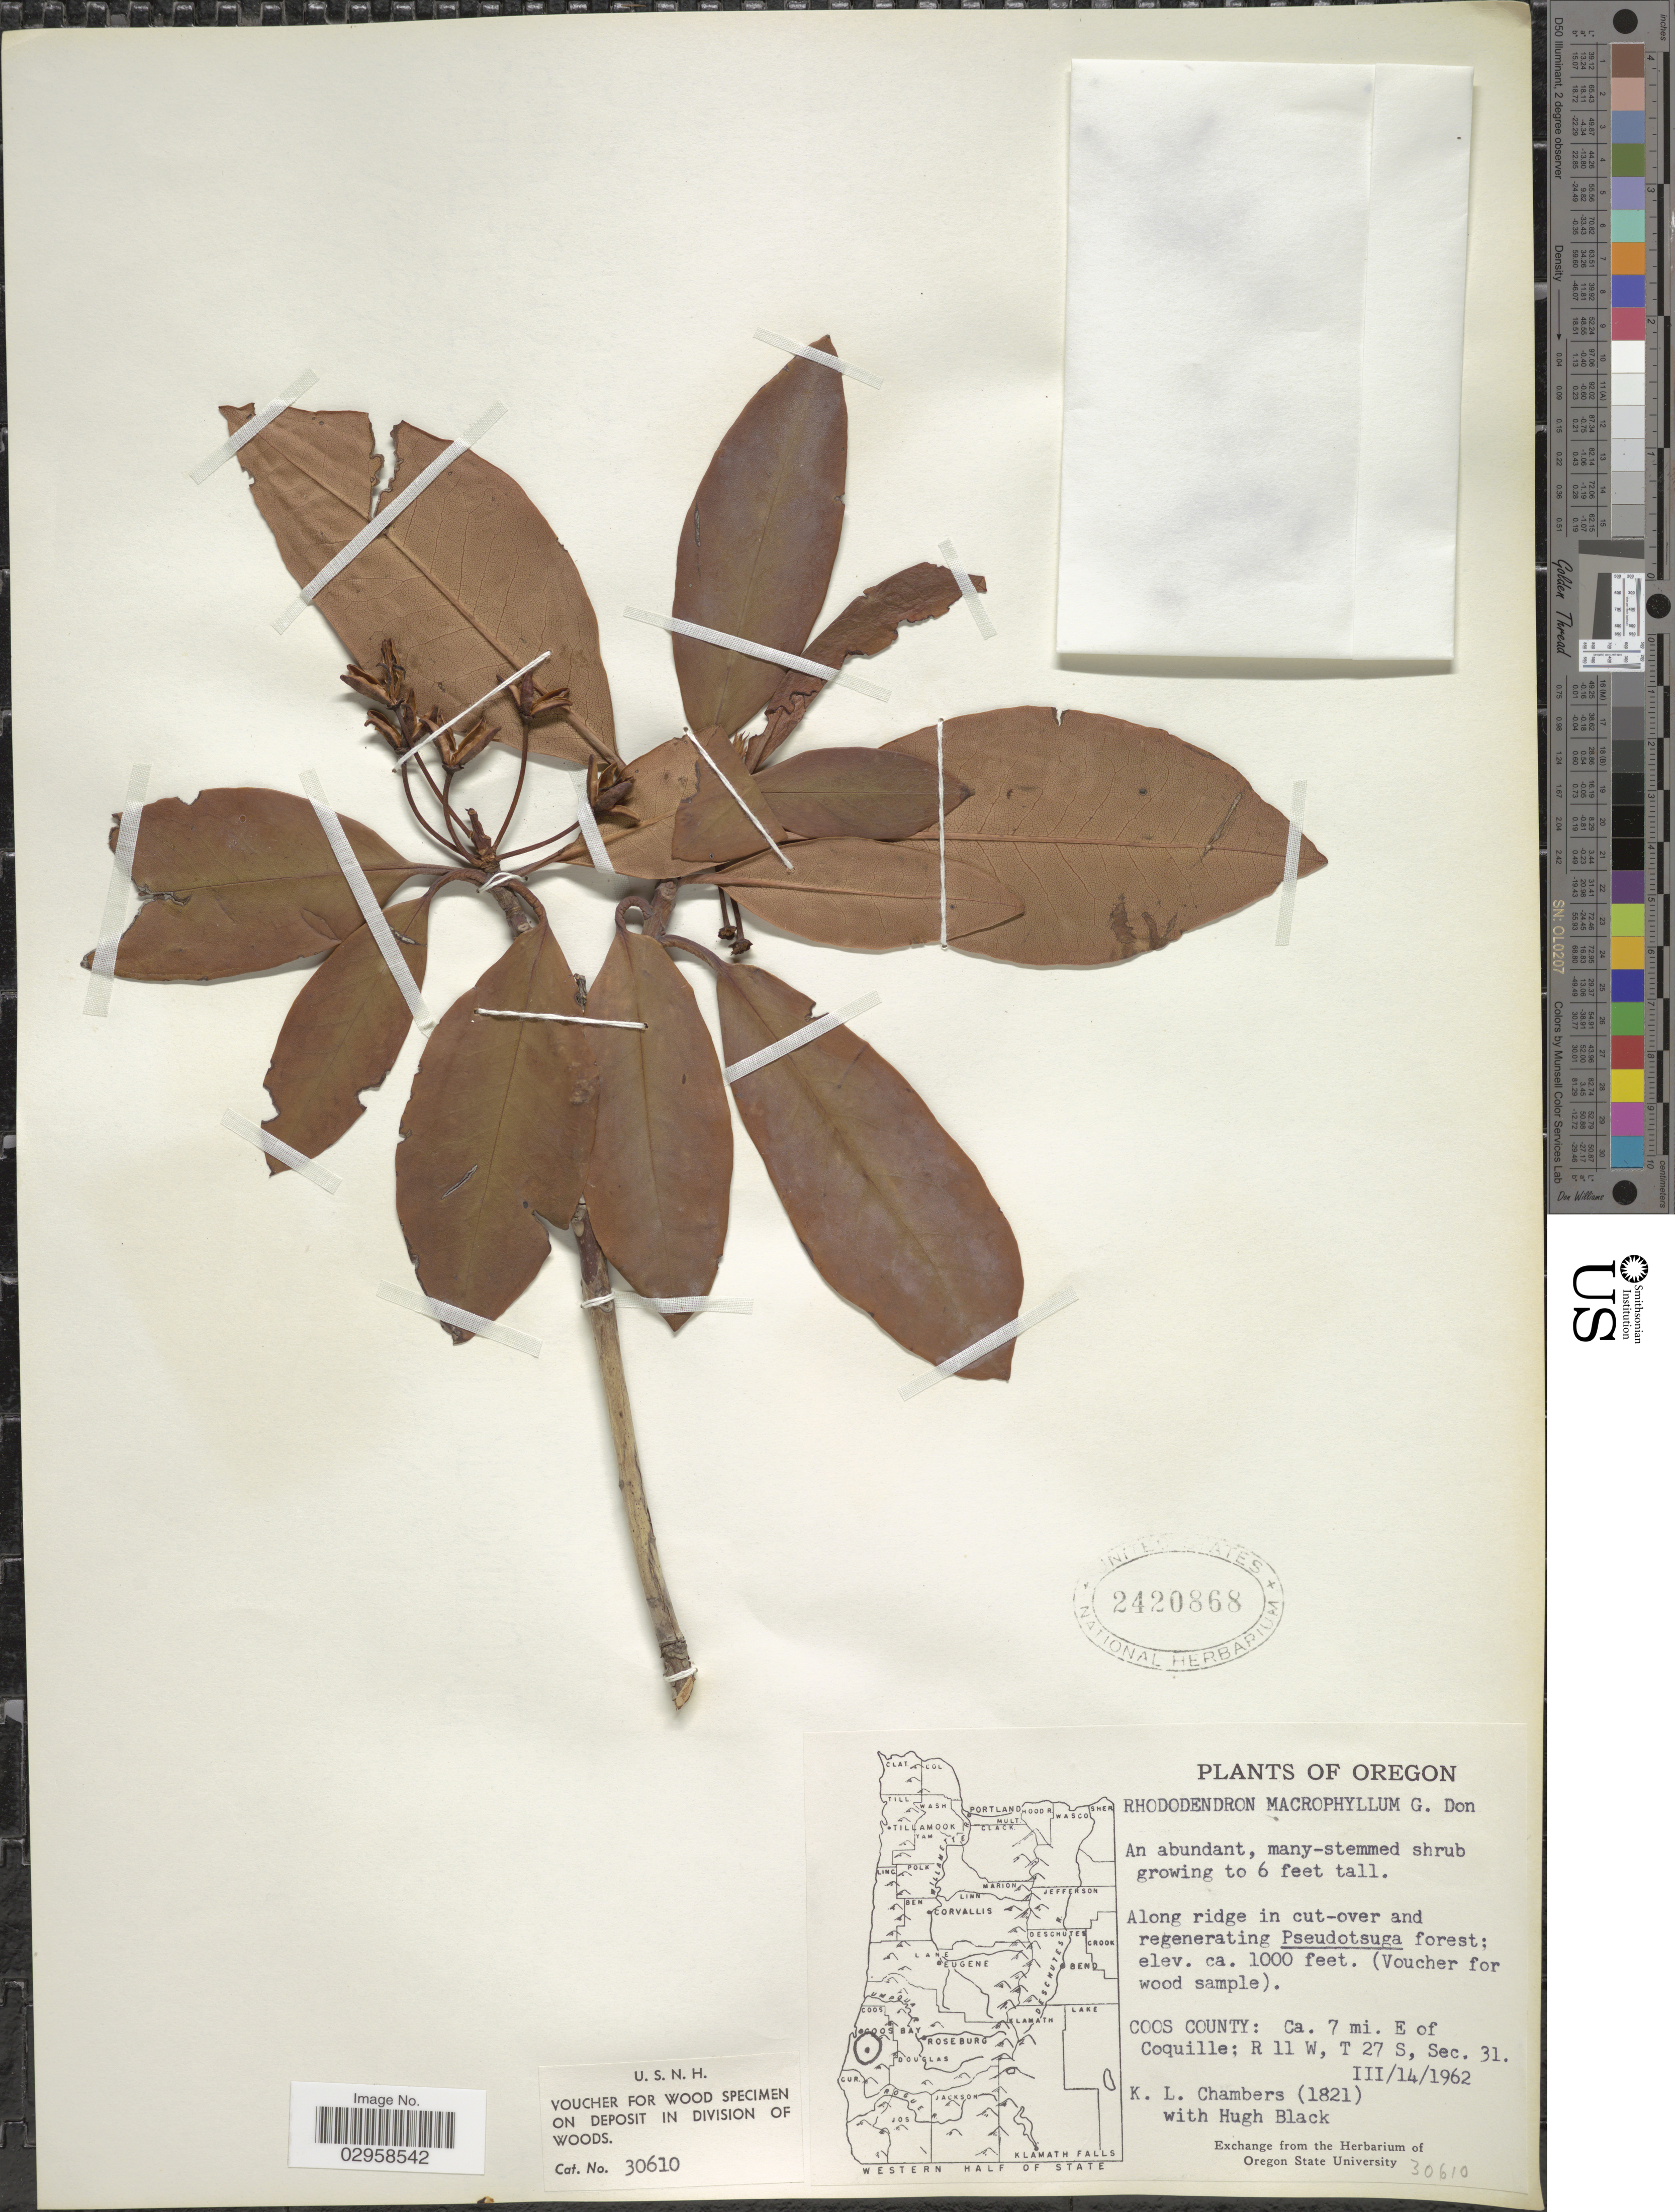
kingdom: Plantae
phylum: Tracheophyta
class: Magnoliopsida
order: Ericales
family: Ericaceae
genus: Rhododendron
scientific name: Rhododendron macrophyllum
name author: D. Don ex G. Don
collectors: K. Chambers & H. Black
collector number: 1821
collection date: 1962-03-14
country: United States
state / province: Oregon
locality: Coos County: Ca. 7 mi. E. of Coquille; R 11 W, T 27 S, Sec. 31.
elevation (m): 305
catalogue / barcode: US 2420868